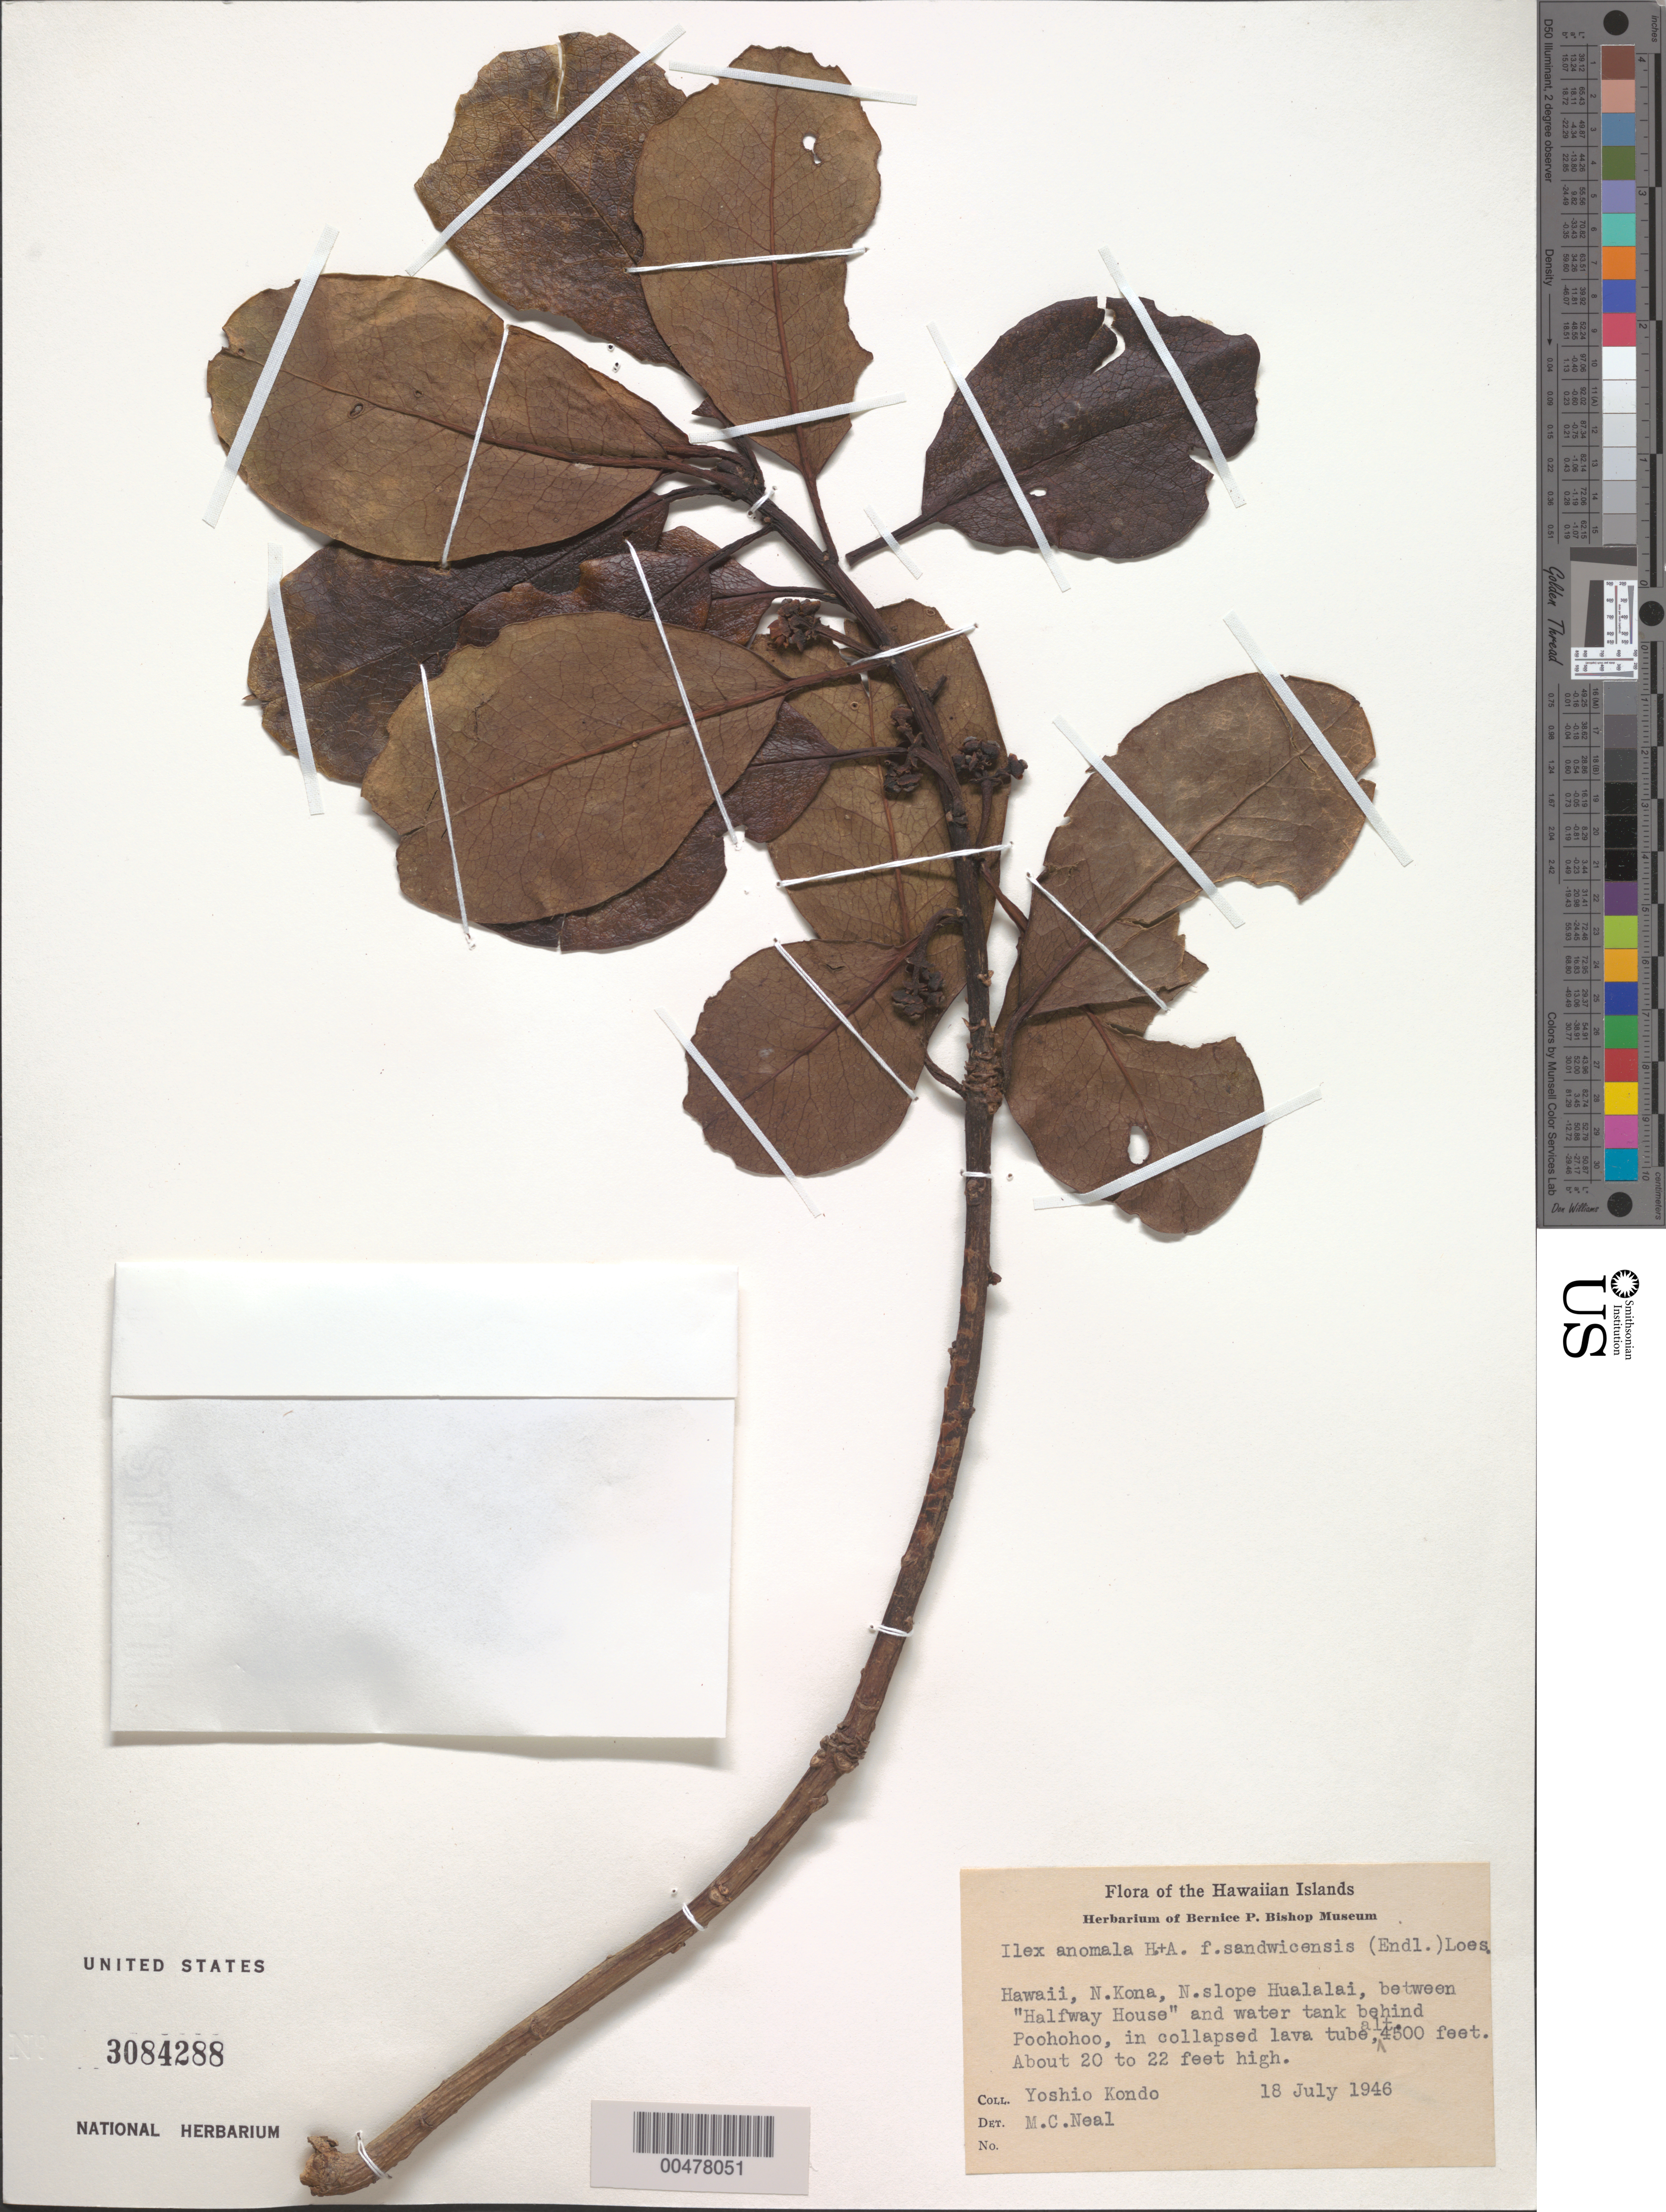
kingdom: Plantae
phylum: Tracheophyta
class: Magnoliopsida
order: Aquifoliales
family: Aquifoliaceae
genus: Ilex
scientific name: Ilex anomala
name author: Hook. & Arn.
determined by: Ning, W. S.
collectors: Y. Kondo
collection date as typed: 18 Jul 1946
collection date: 1946-07-18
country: United States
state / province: Hawaii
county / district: Hawaii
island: Hawaii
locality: N Kona, N slope of Hualalai, between Halfway House and water tank behind Poohohoo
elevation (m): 1311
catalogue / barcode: US 3084288